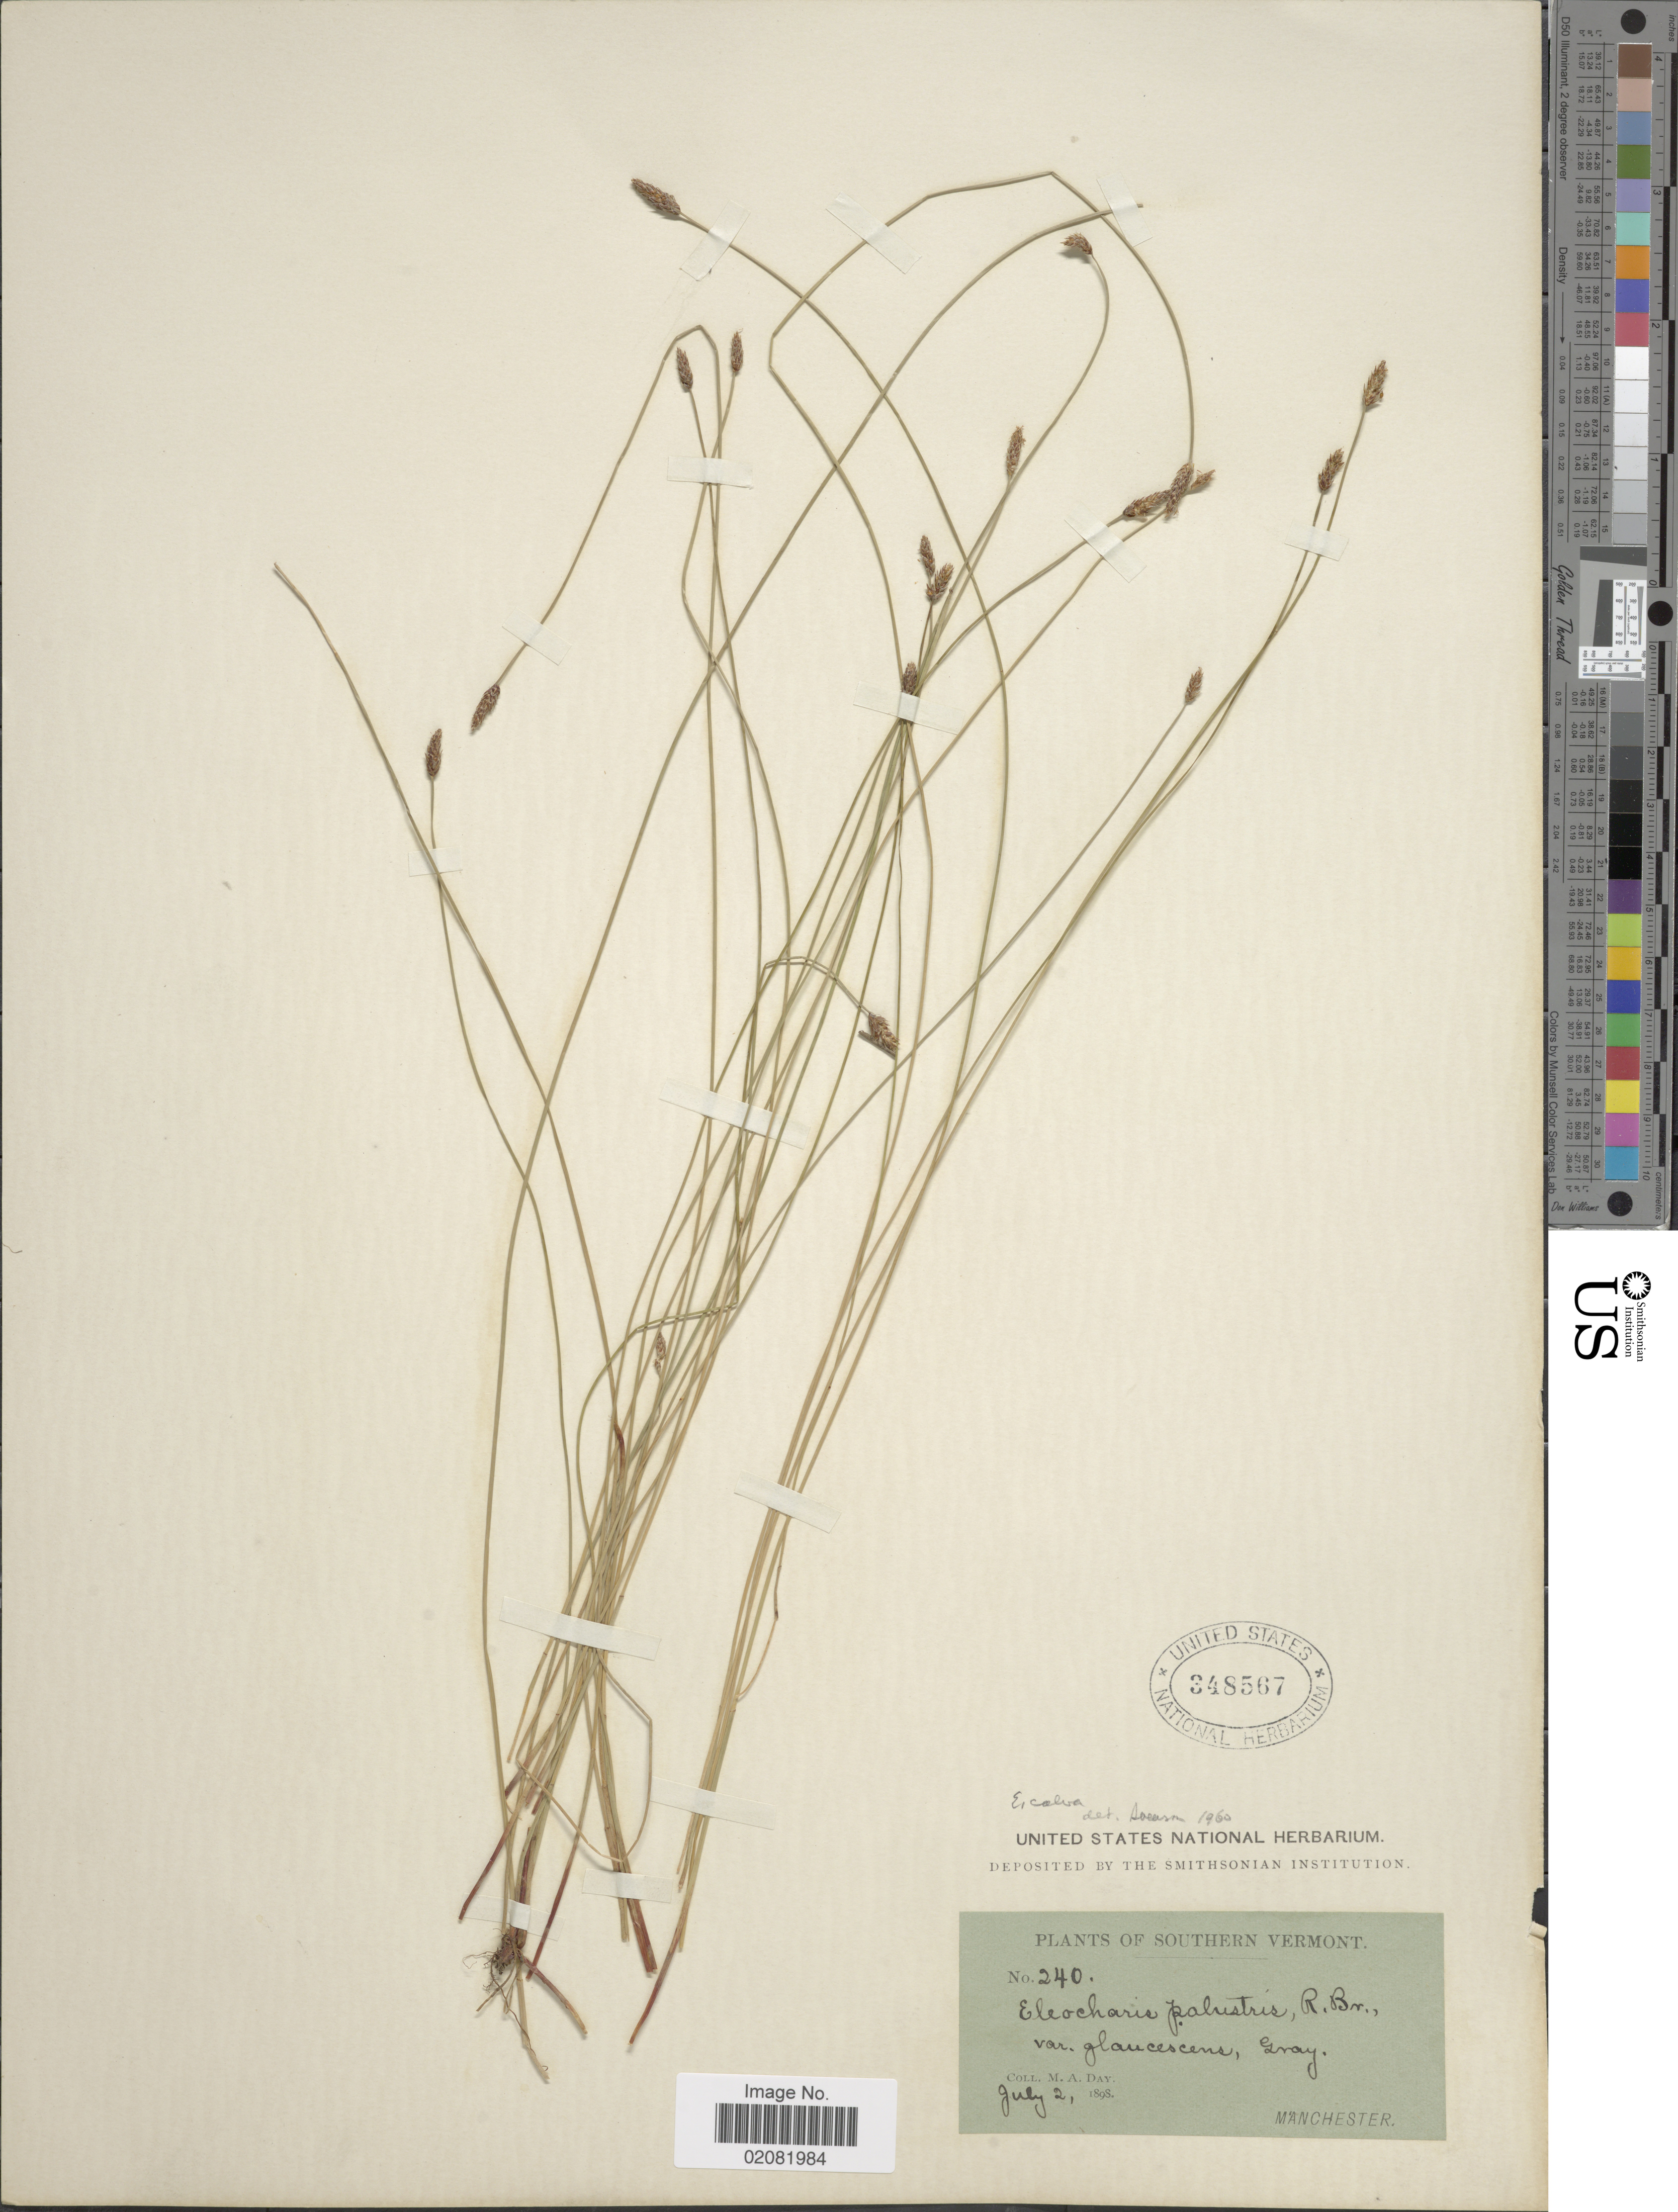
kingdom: Plantae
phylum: Tracheophyta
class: Liliopsida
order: Poales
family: Cyperaceae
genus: Eleocharis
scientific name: Eleocharis erythropoda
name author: Steud.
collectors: M. Day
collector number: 240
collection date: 1898-07-02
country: United States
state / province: Vermont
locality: Southern Vermont, Manchester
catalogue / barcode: US 348567